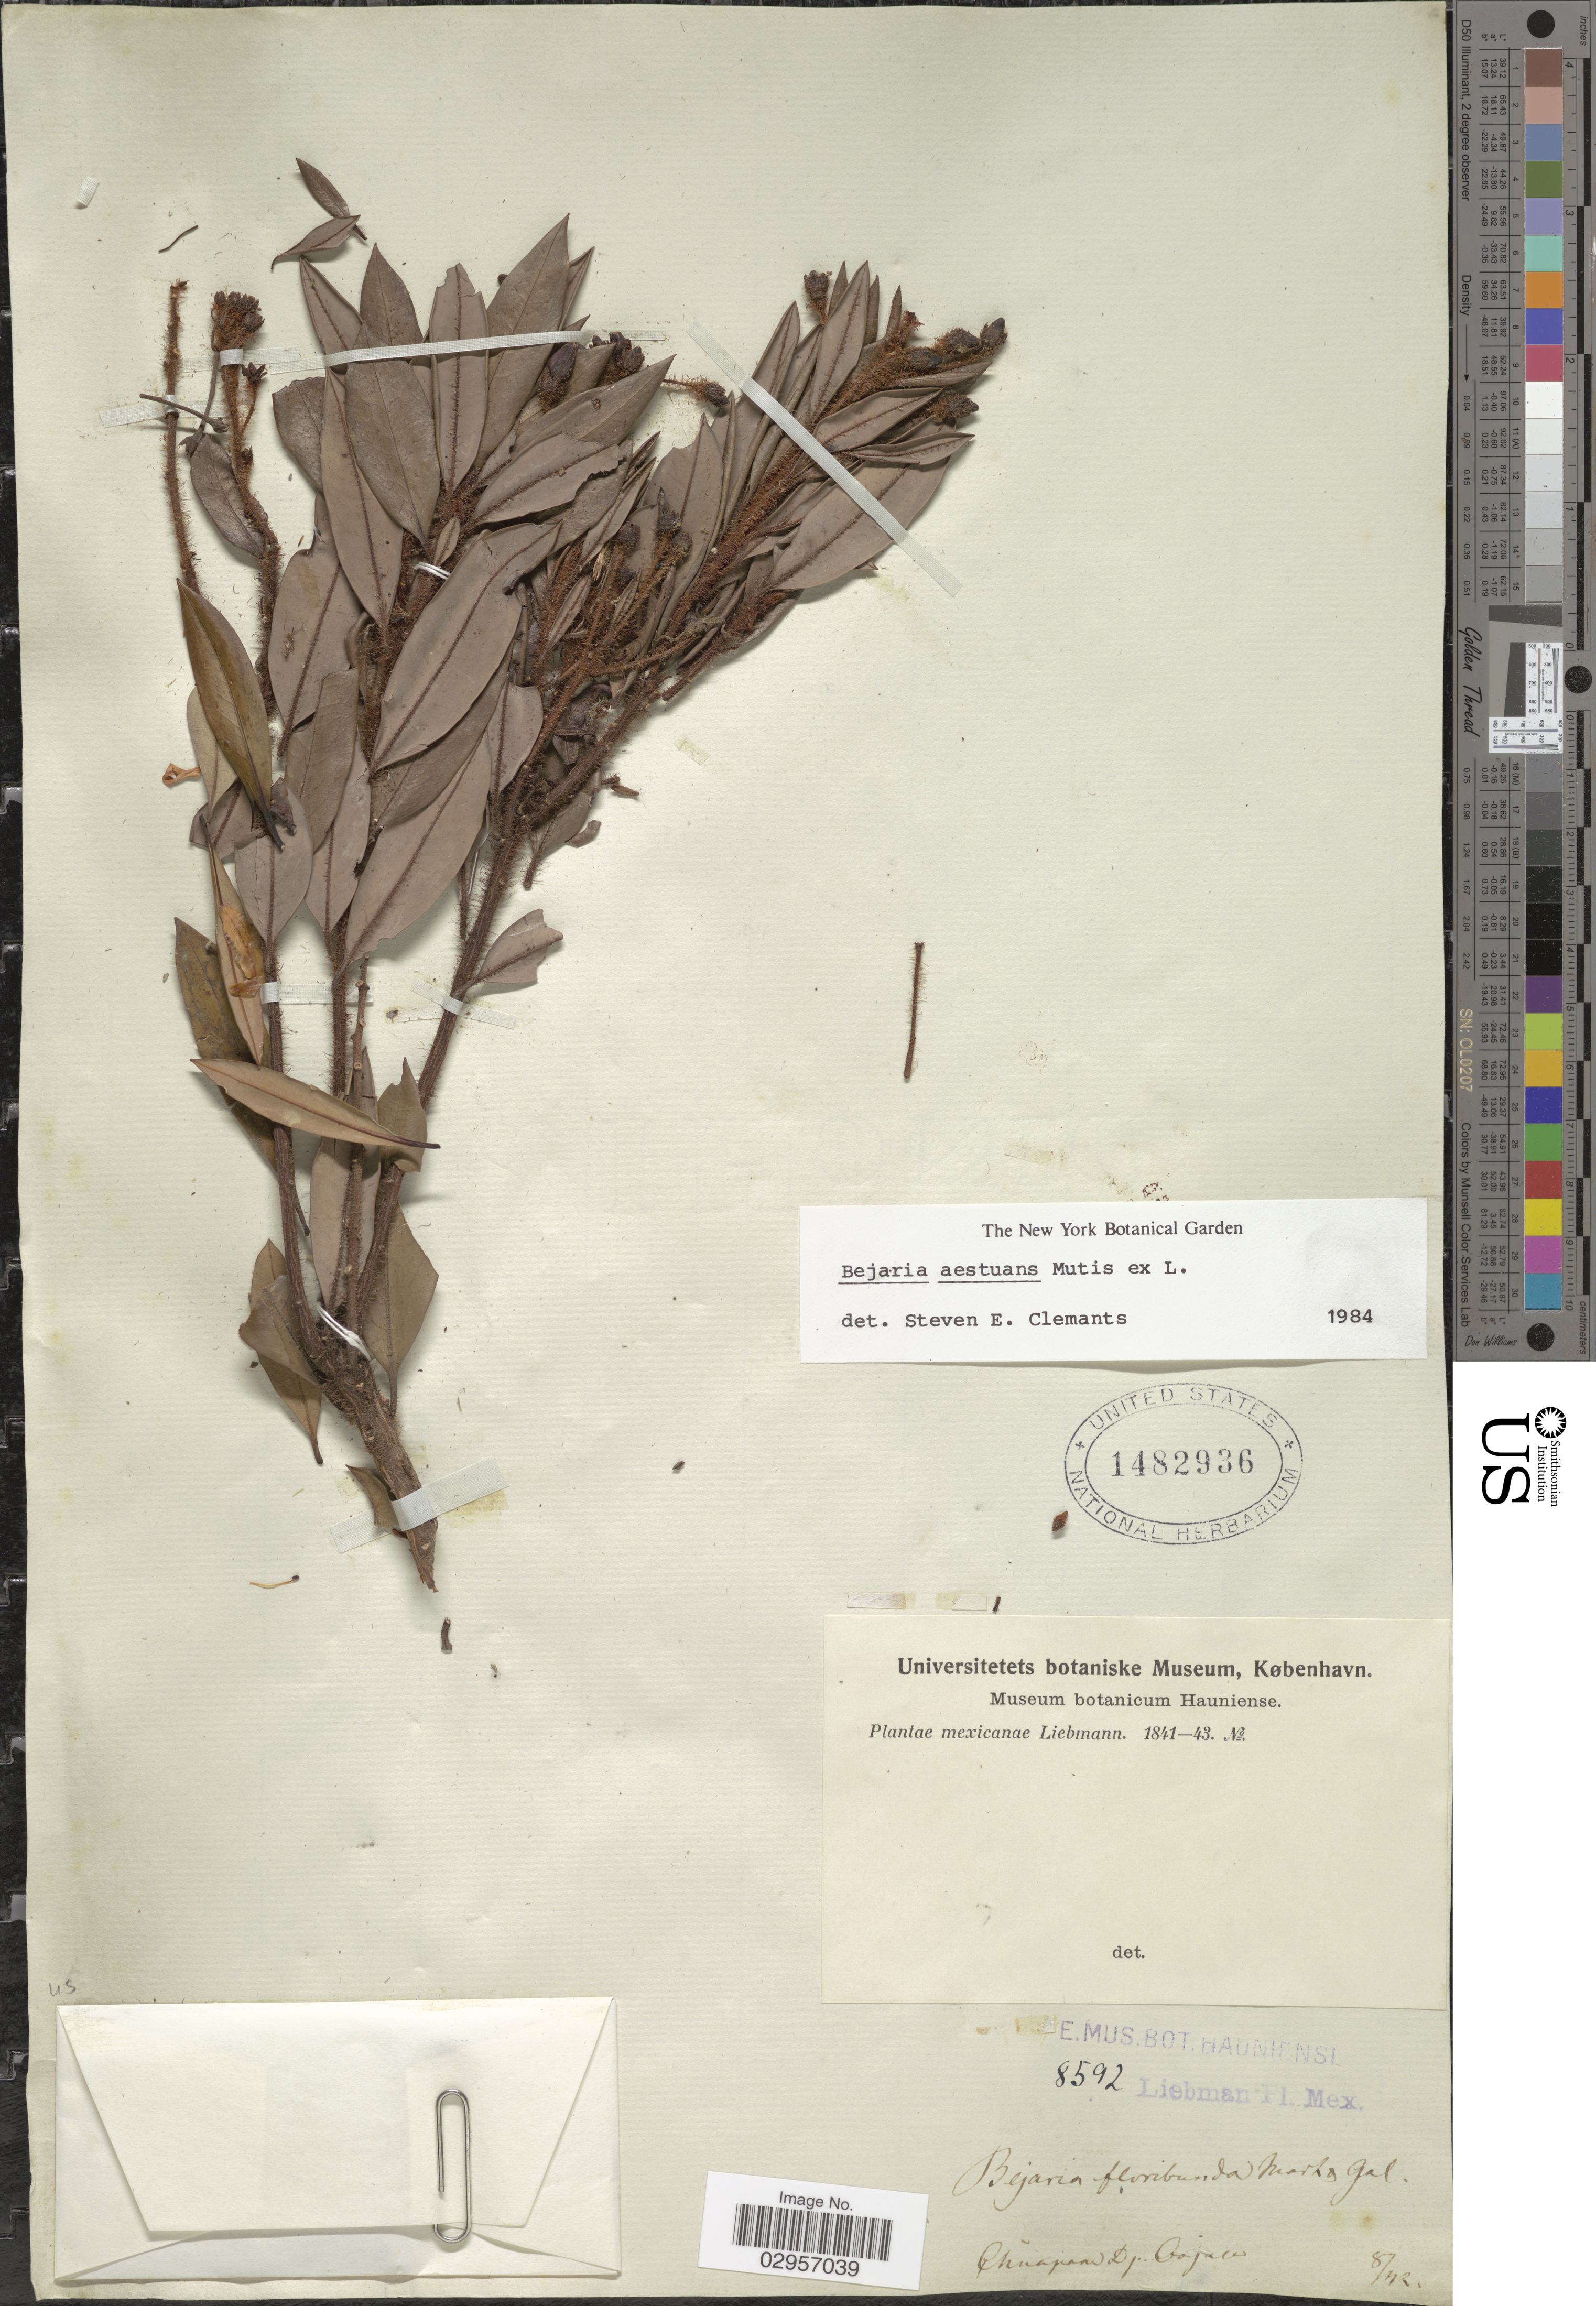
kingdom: Plantae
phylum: Tracheophyta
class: Magnoliopsida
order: Ericales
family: Ericaceae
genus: Befaria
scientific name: Befaria aestuans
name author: Mutis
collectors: Liebmann, --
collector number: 8592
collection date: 1842-08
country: Mexico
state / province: Oaxaca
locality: Choapam, Dep. Oajaca.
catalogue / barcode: US 1482936